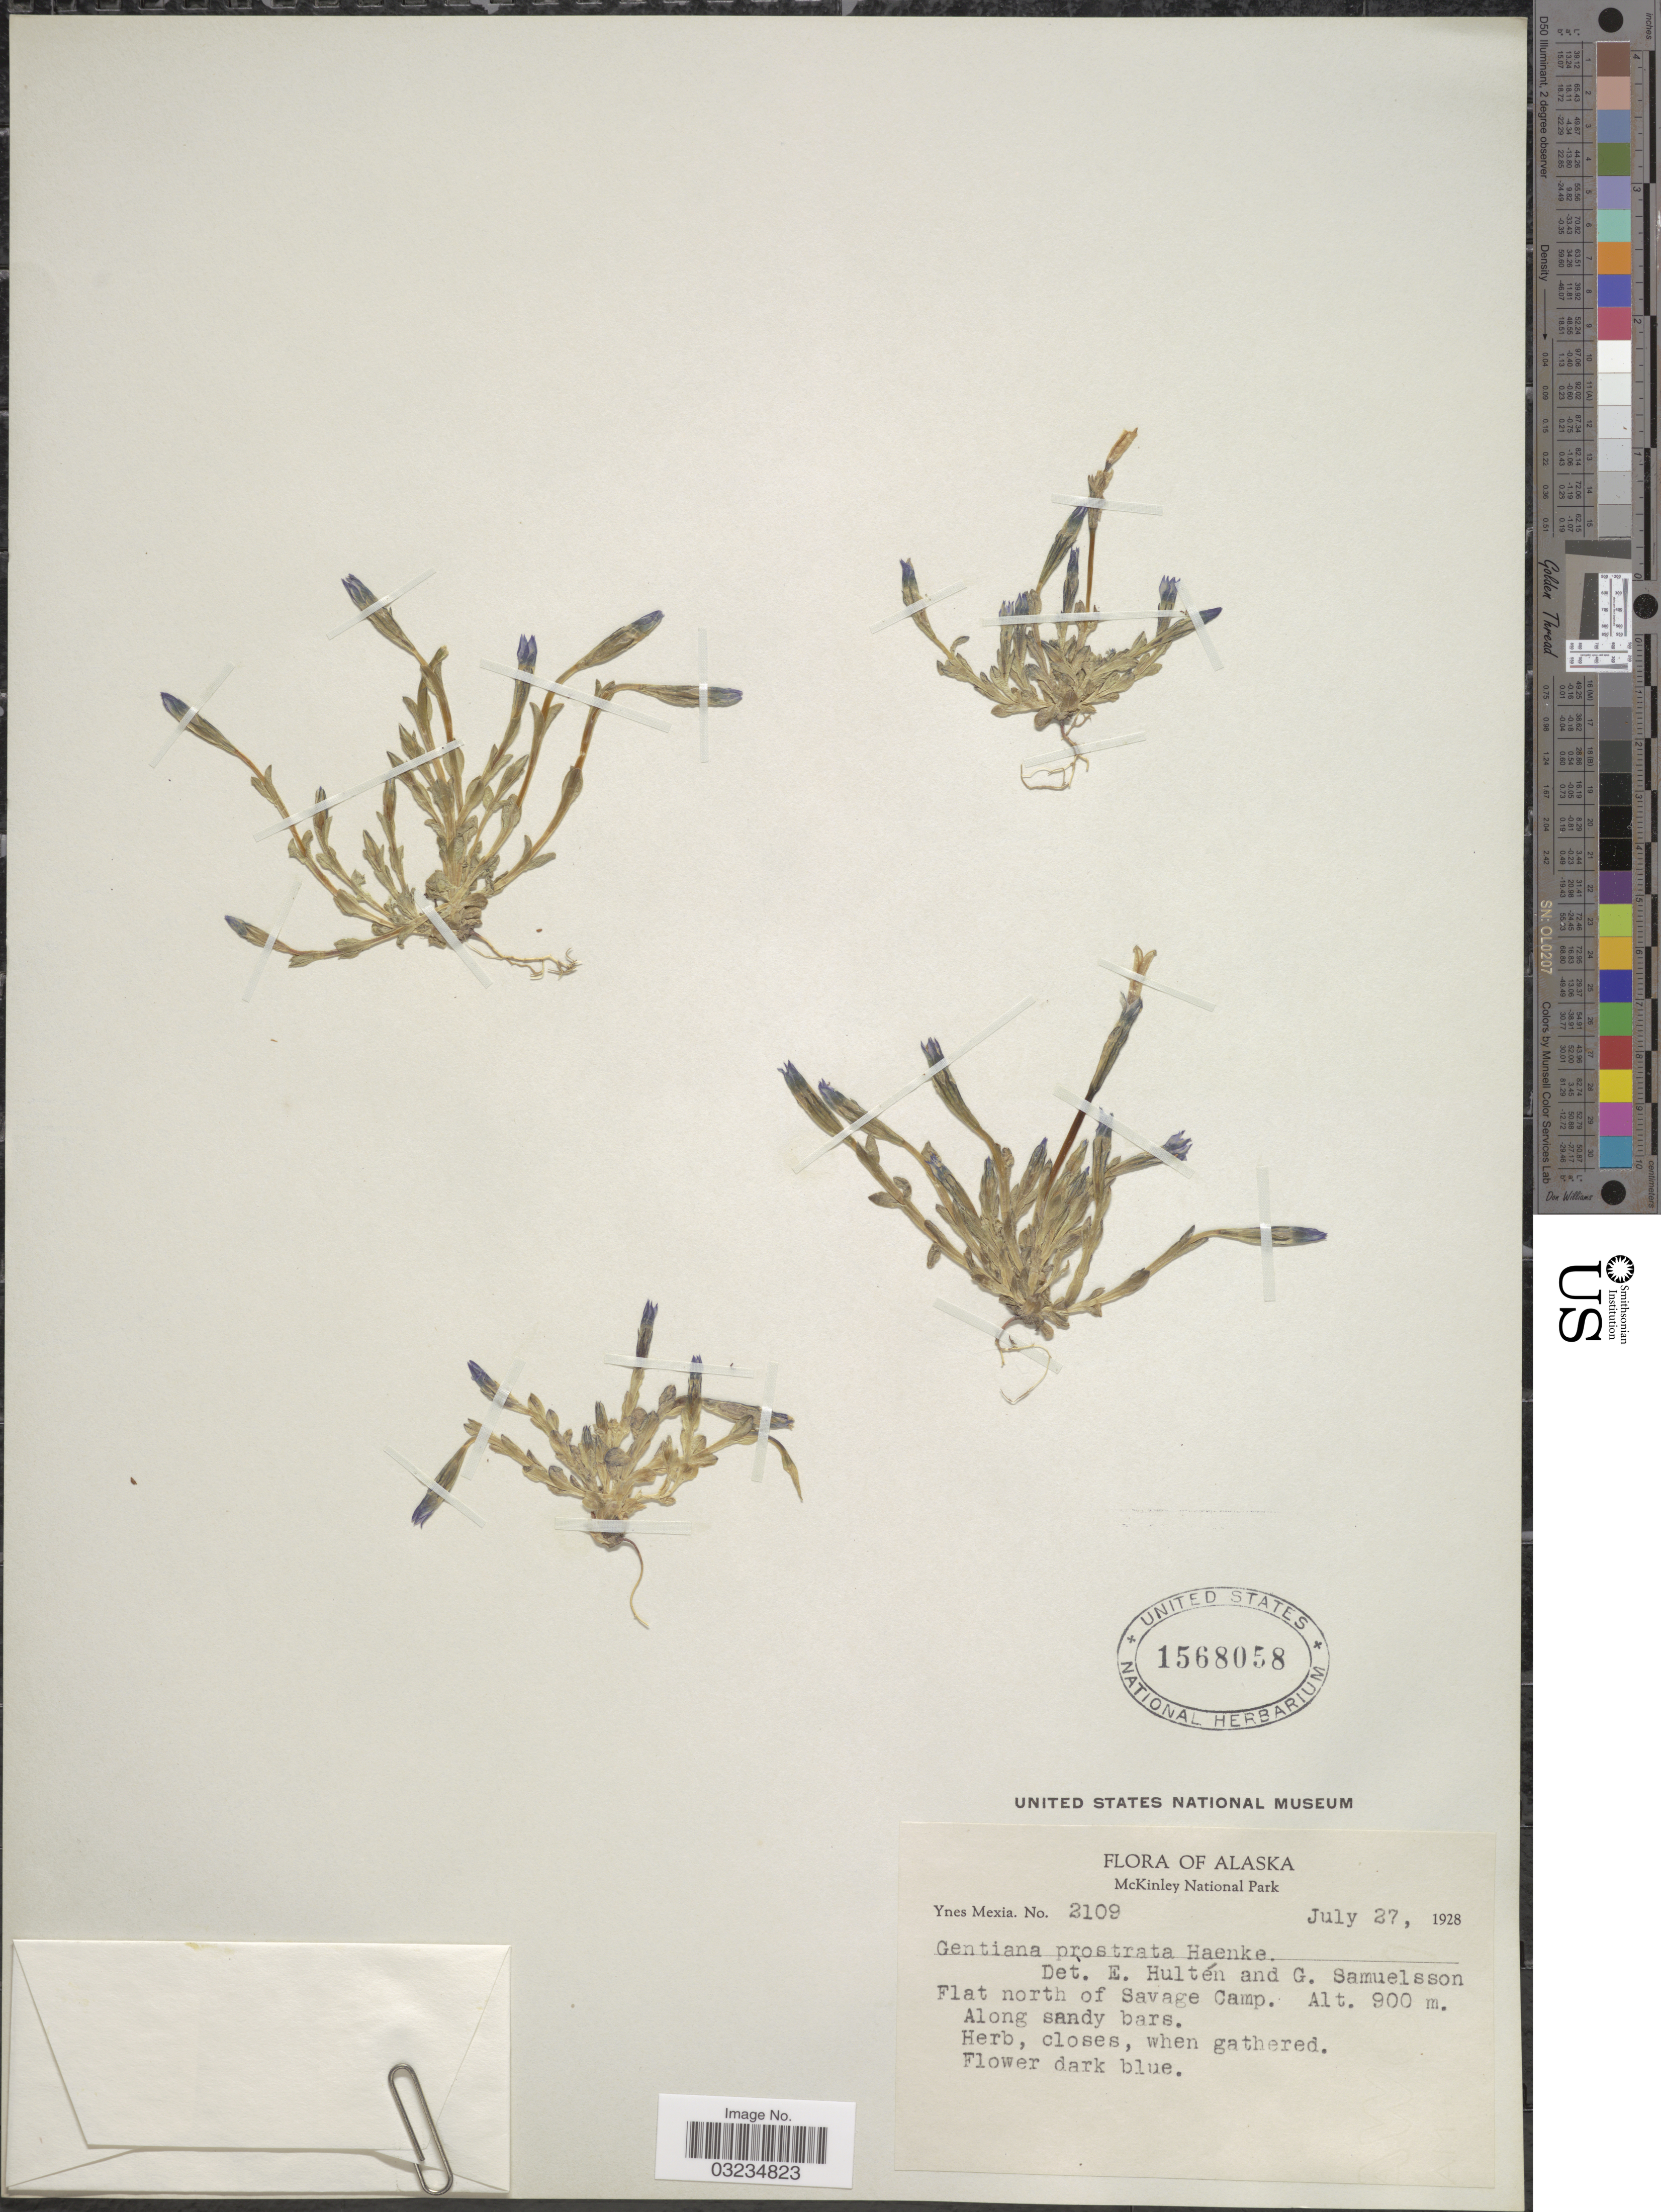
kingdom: Plantae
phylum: Tracheophyta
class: Magnoliopsida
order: Gentianales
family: Gentianaceae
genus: Gentiana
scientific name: Gentiana prostrata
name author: Haenke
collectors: Y. Mexia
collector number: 2109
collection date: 1928-07-27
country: United States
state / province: Alaska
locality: McKinley National Park. Flat north of Savage Camp.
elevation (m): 900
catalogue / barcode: US 1568058